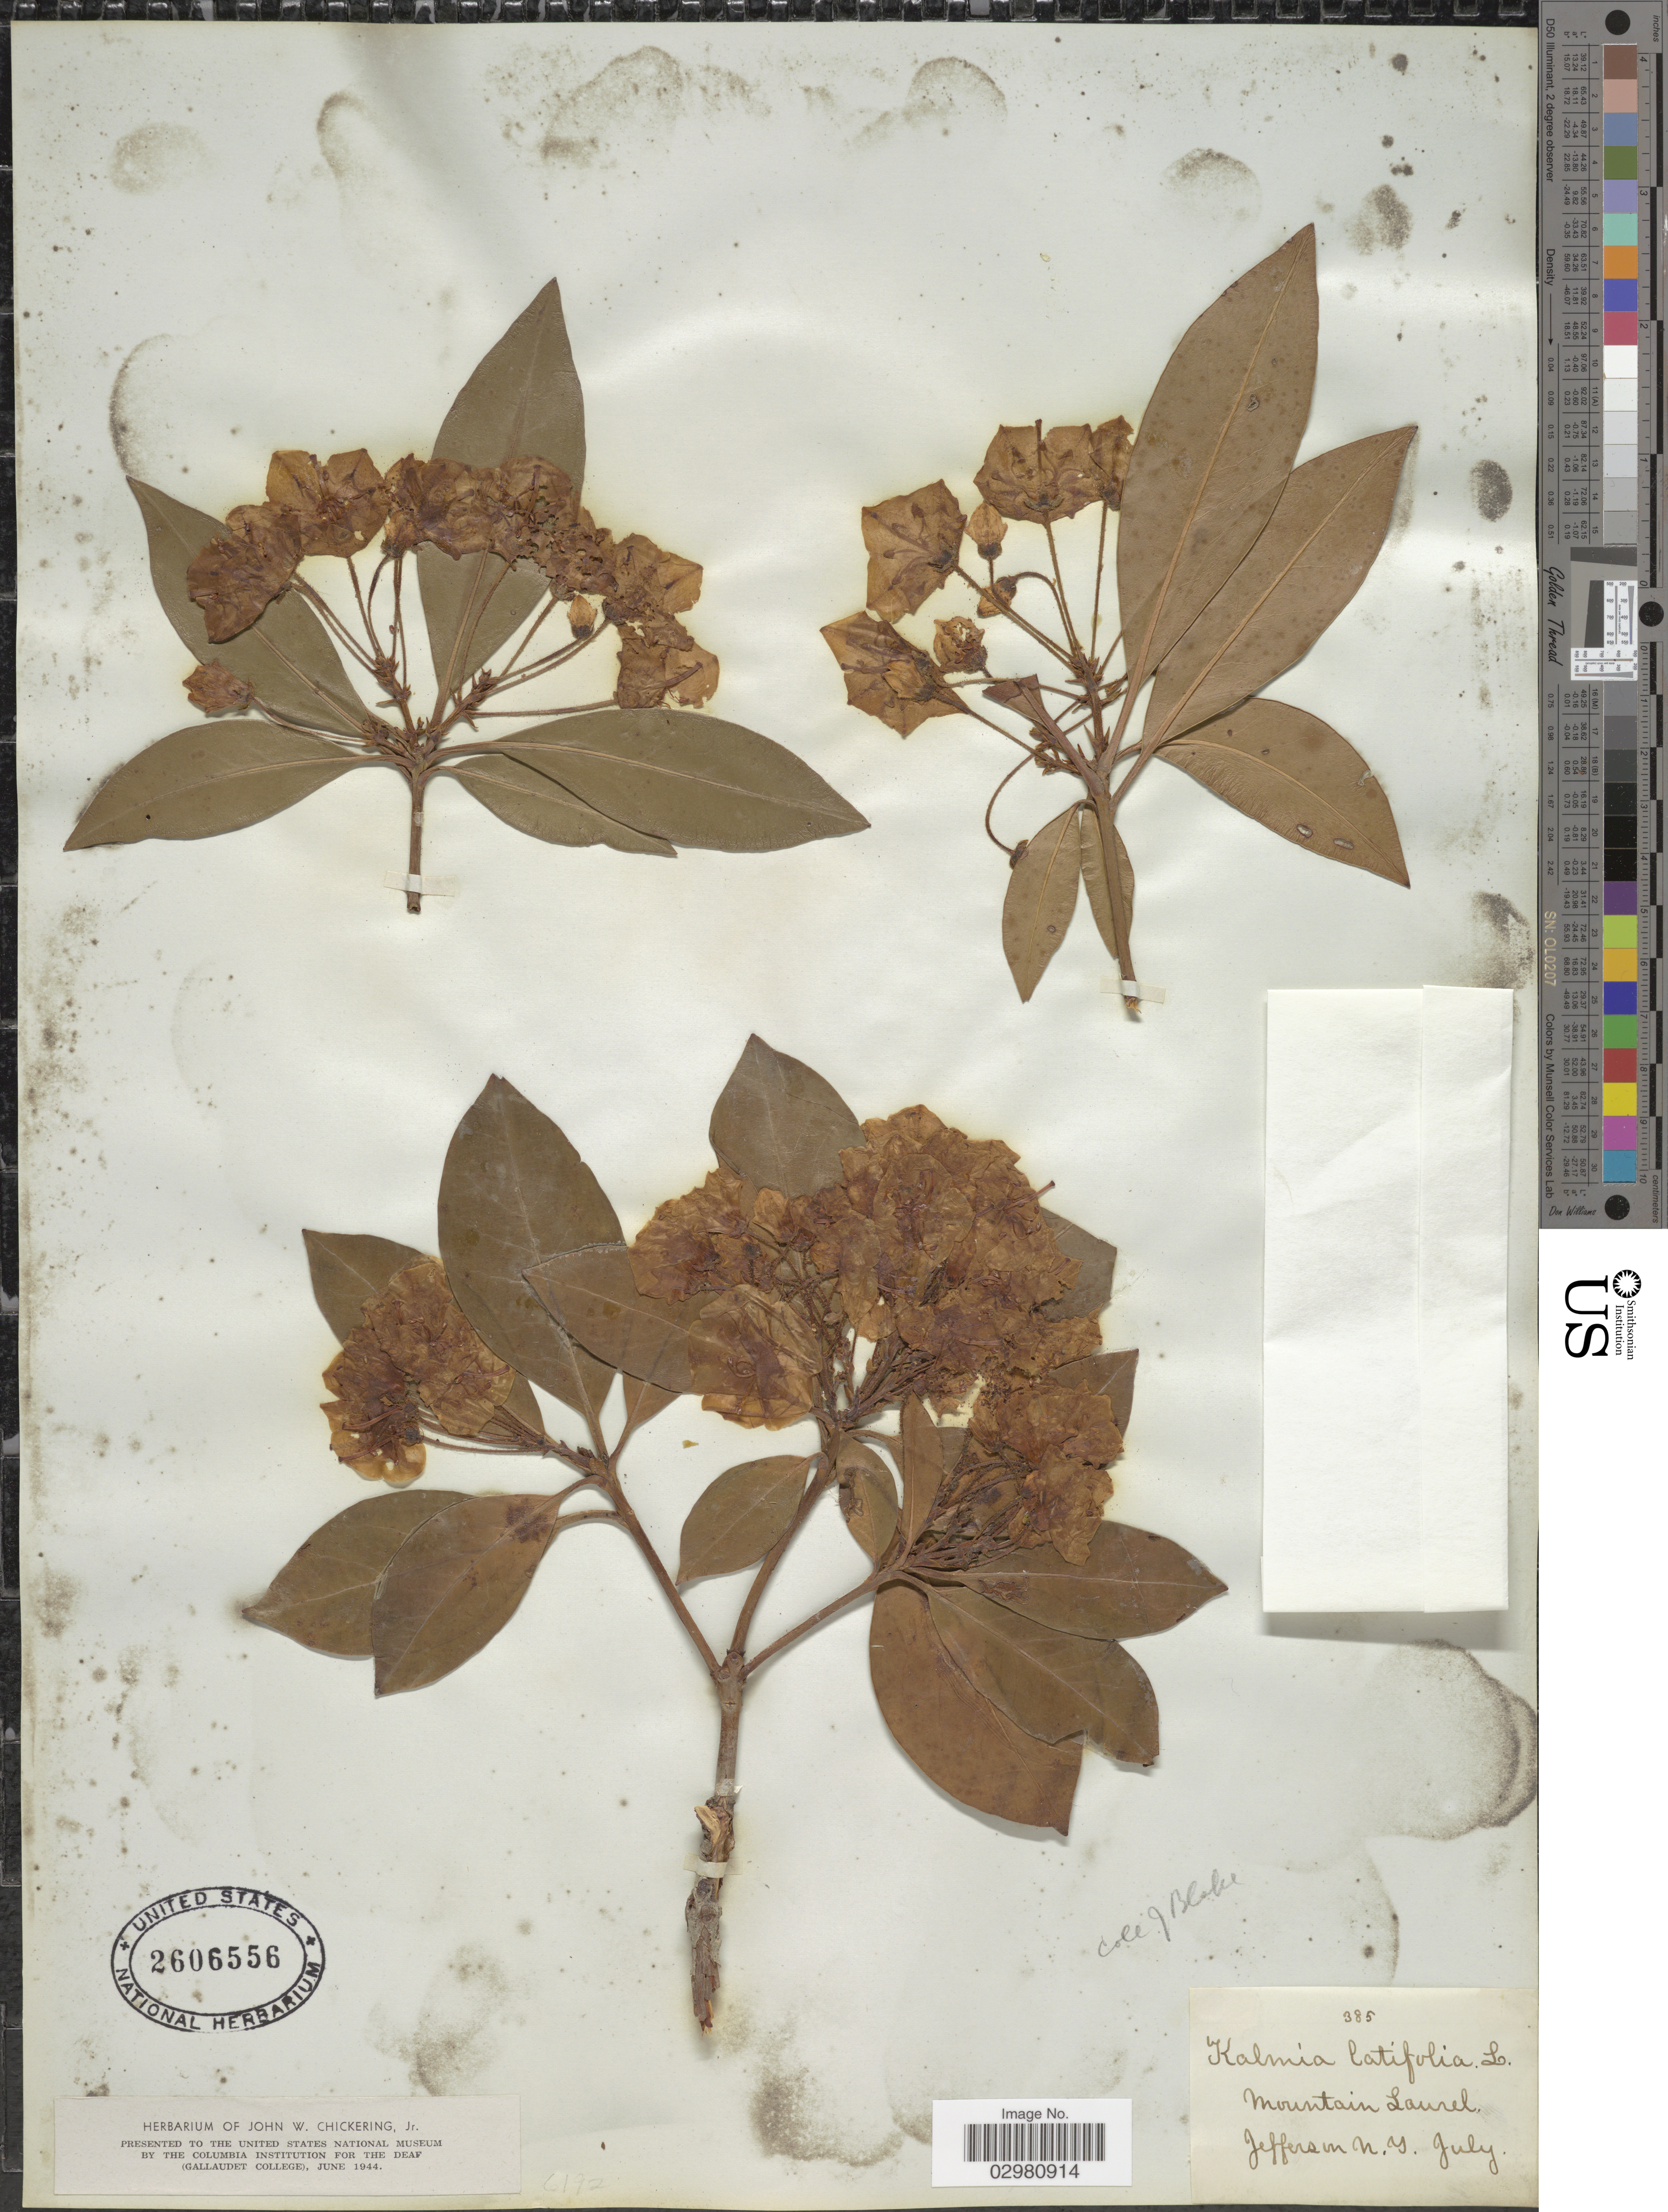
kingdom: Plantae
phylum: Tracheophyta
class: Magnoliopsida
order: Ericales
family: Ericaceae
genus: Kalmia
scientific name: Kalmia latifolia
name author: L.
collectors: J. Blake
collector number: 385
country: United States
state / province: New York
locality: Mountain Laurel. Jefferson N.Y.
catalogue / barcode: US 2606556